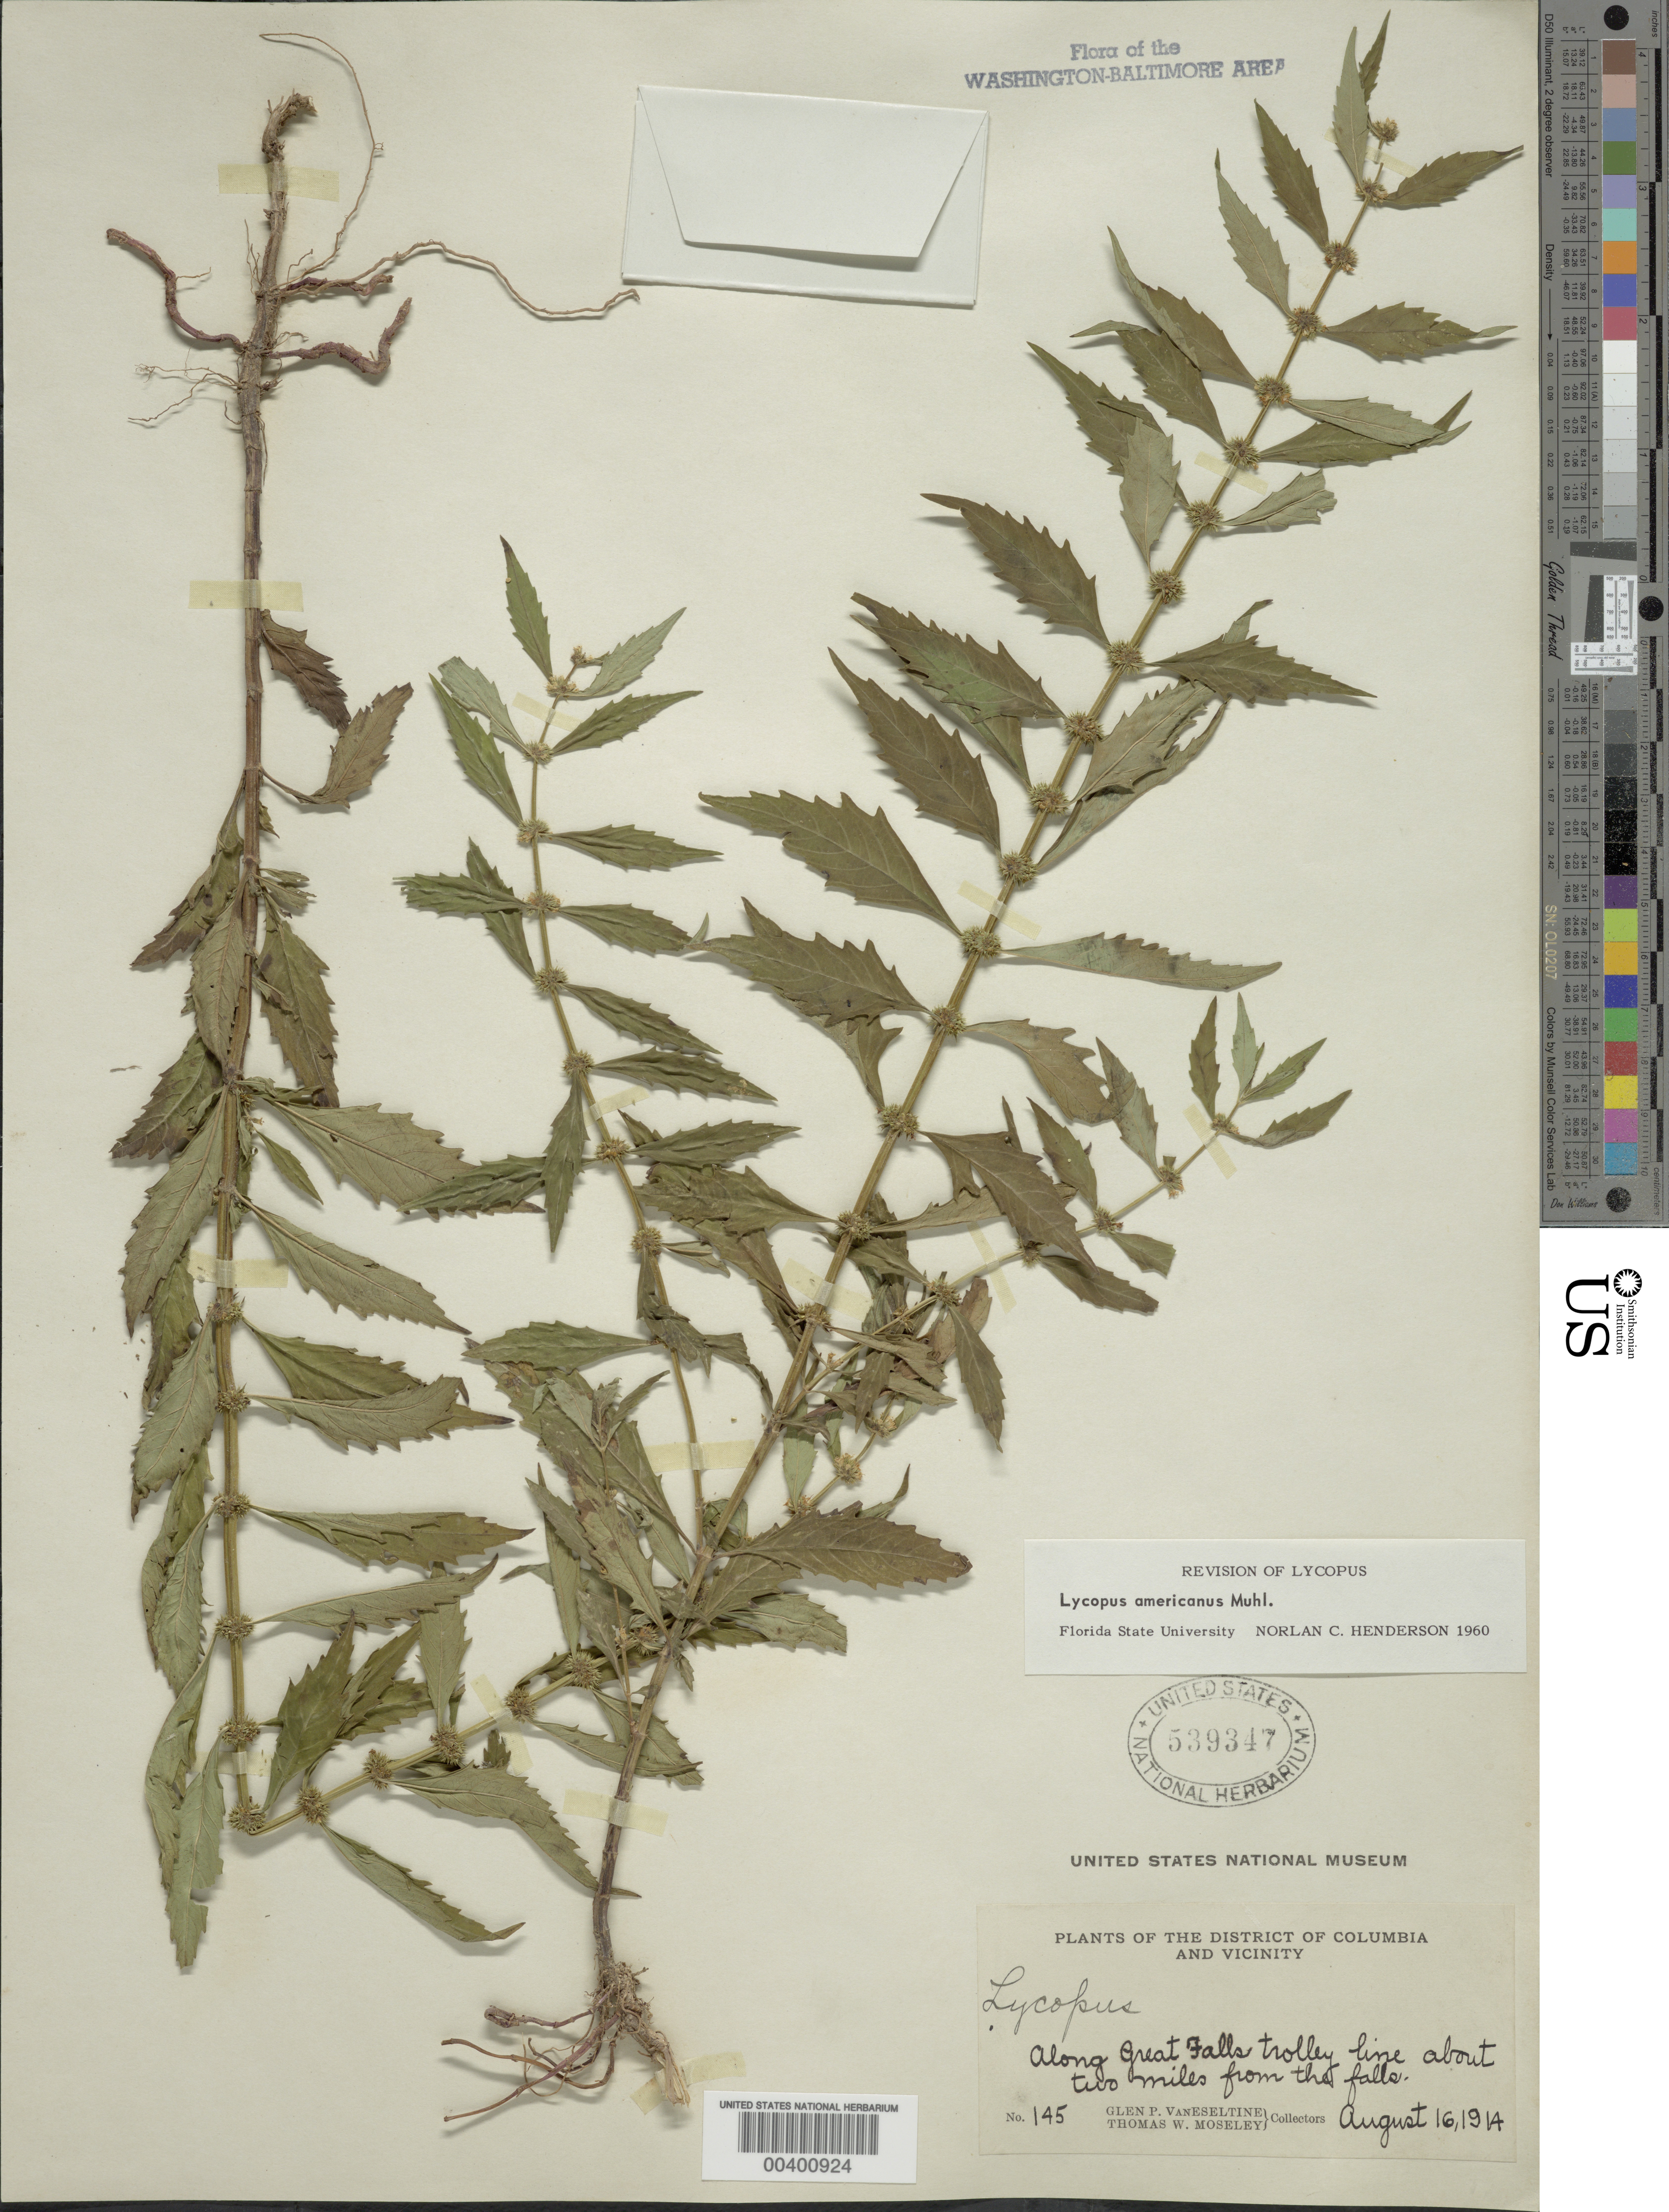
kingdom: Plantae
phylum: Tracheophyta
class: Magnoliopsida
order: Lamiales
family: Lamiaceae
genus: Lycopus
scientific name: Lycopus americanus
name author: Muhl. ex W.P.C. Barton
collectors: G. P. Van Eseltine & T. Moseley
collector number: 145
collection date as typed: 16 Aug 1914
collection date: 1914-08-16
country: United States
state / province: Maryland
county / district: Montgomery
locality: Great Falls Trolley Line C. & O. Canal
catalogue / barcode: US 539347